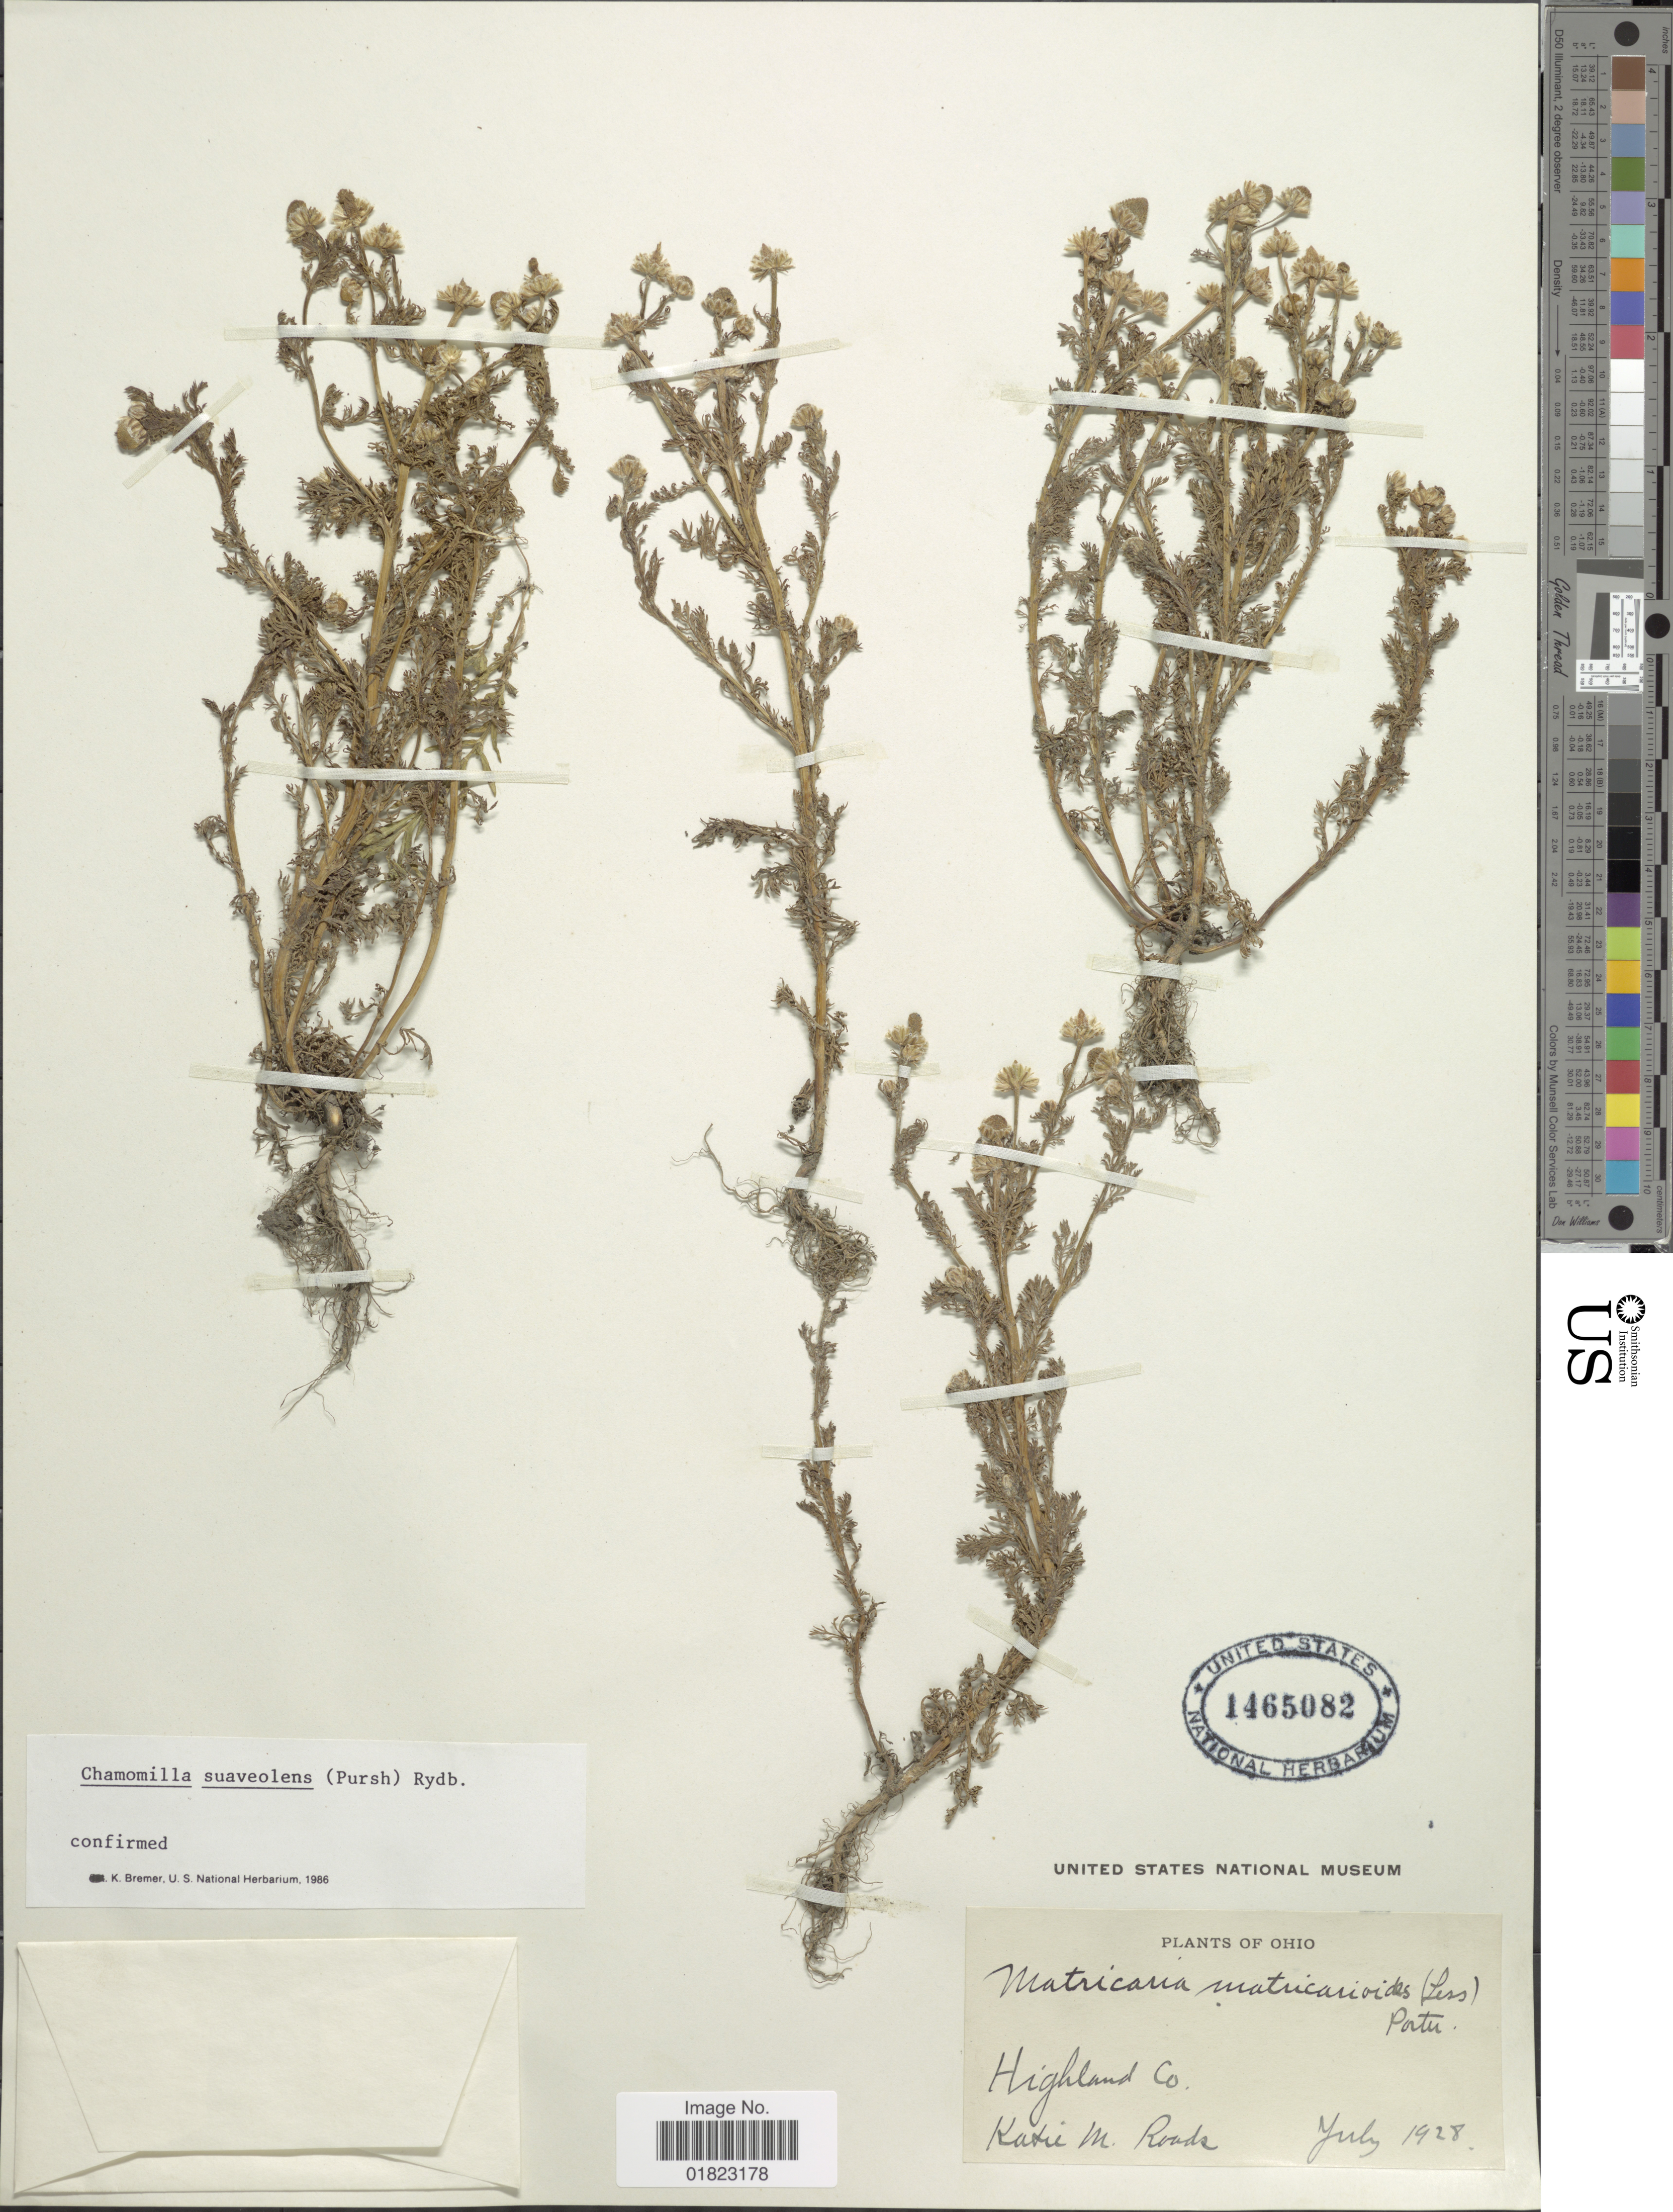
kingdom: Plantae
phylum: Tracheophyta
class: Magnoliopsida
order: Asterales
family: Asteraceae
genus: Matricaria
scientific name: Matricaria matricarioides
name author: (Less.) Porter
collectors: K. Roads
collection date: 1928-07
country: United States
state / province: Ohio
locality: Ohio, Highland Co.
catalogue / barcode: US 1465082